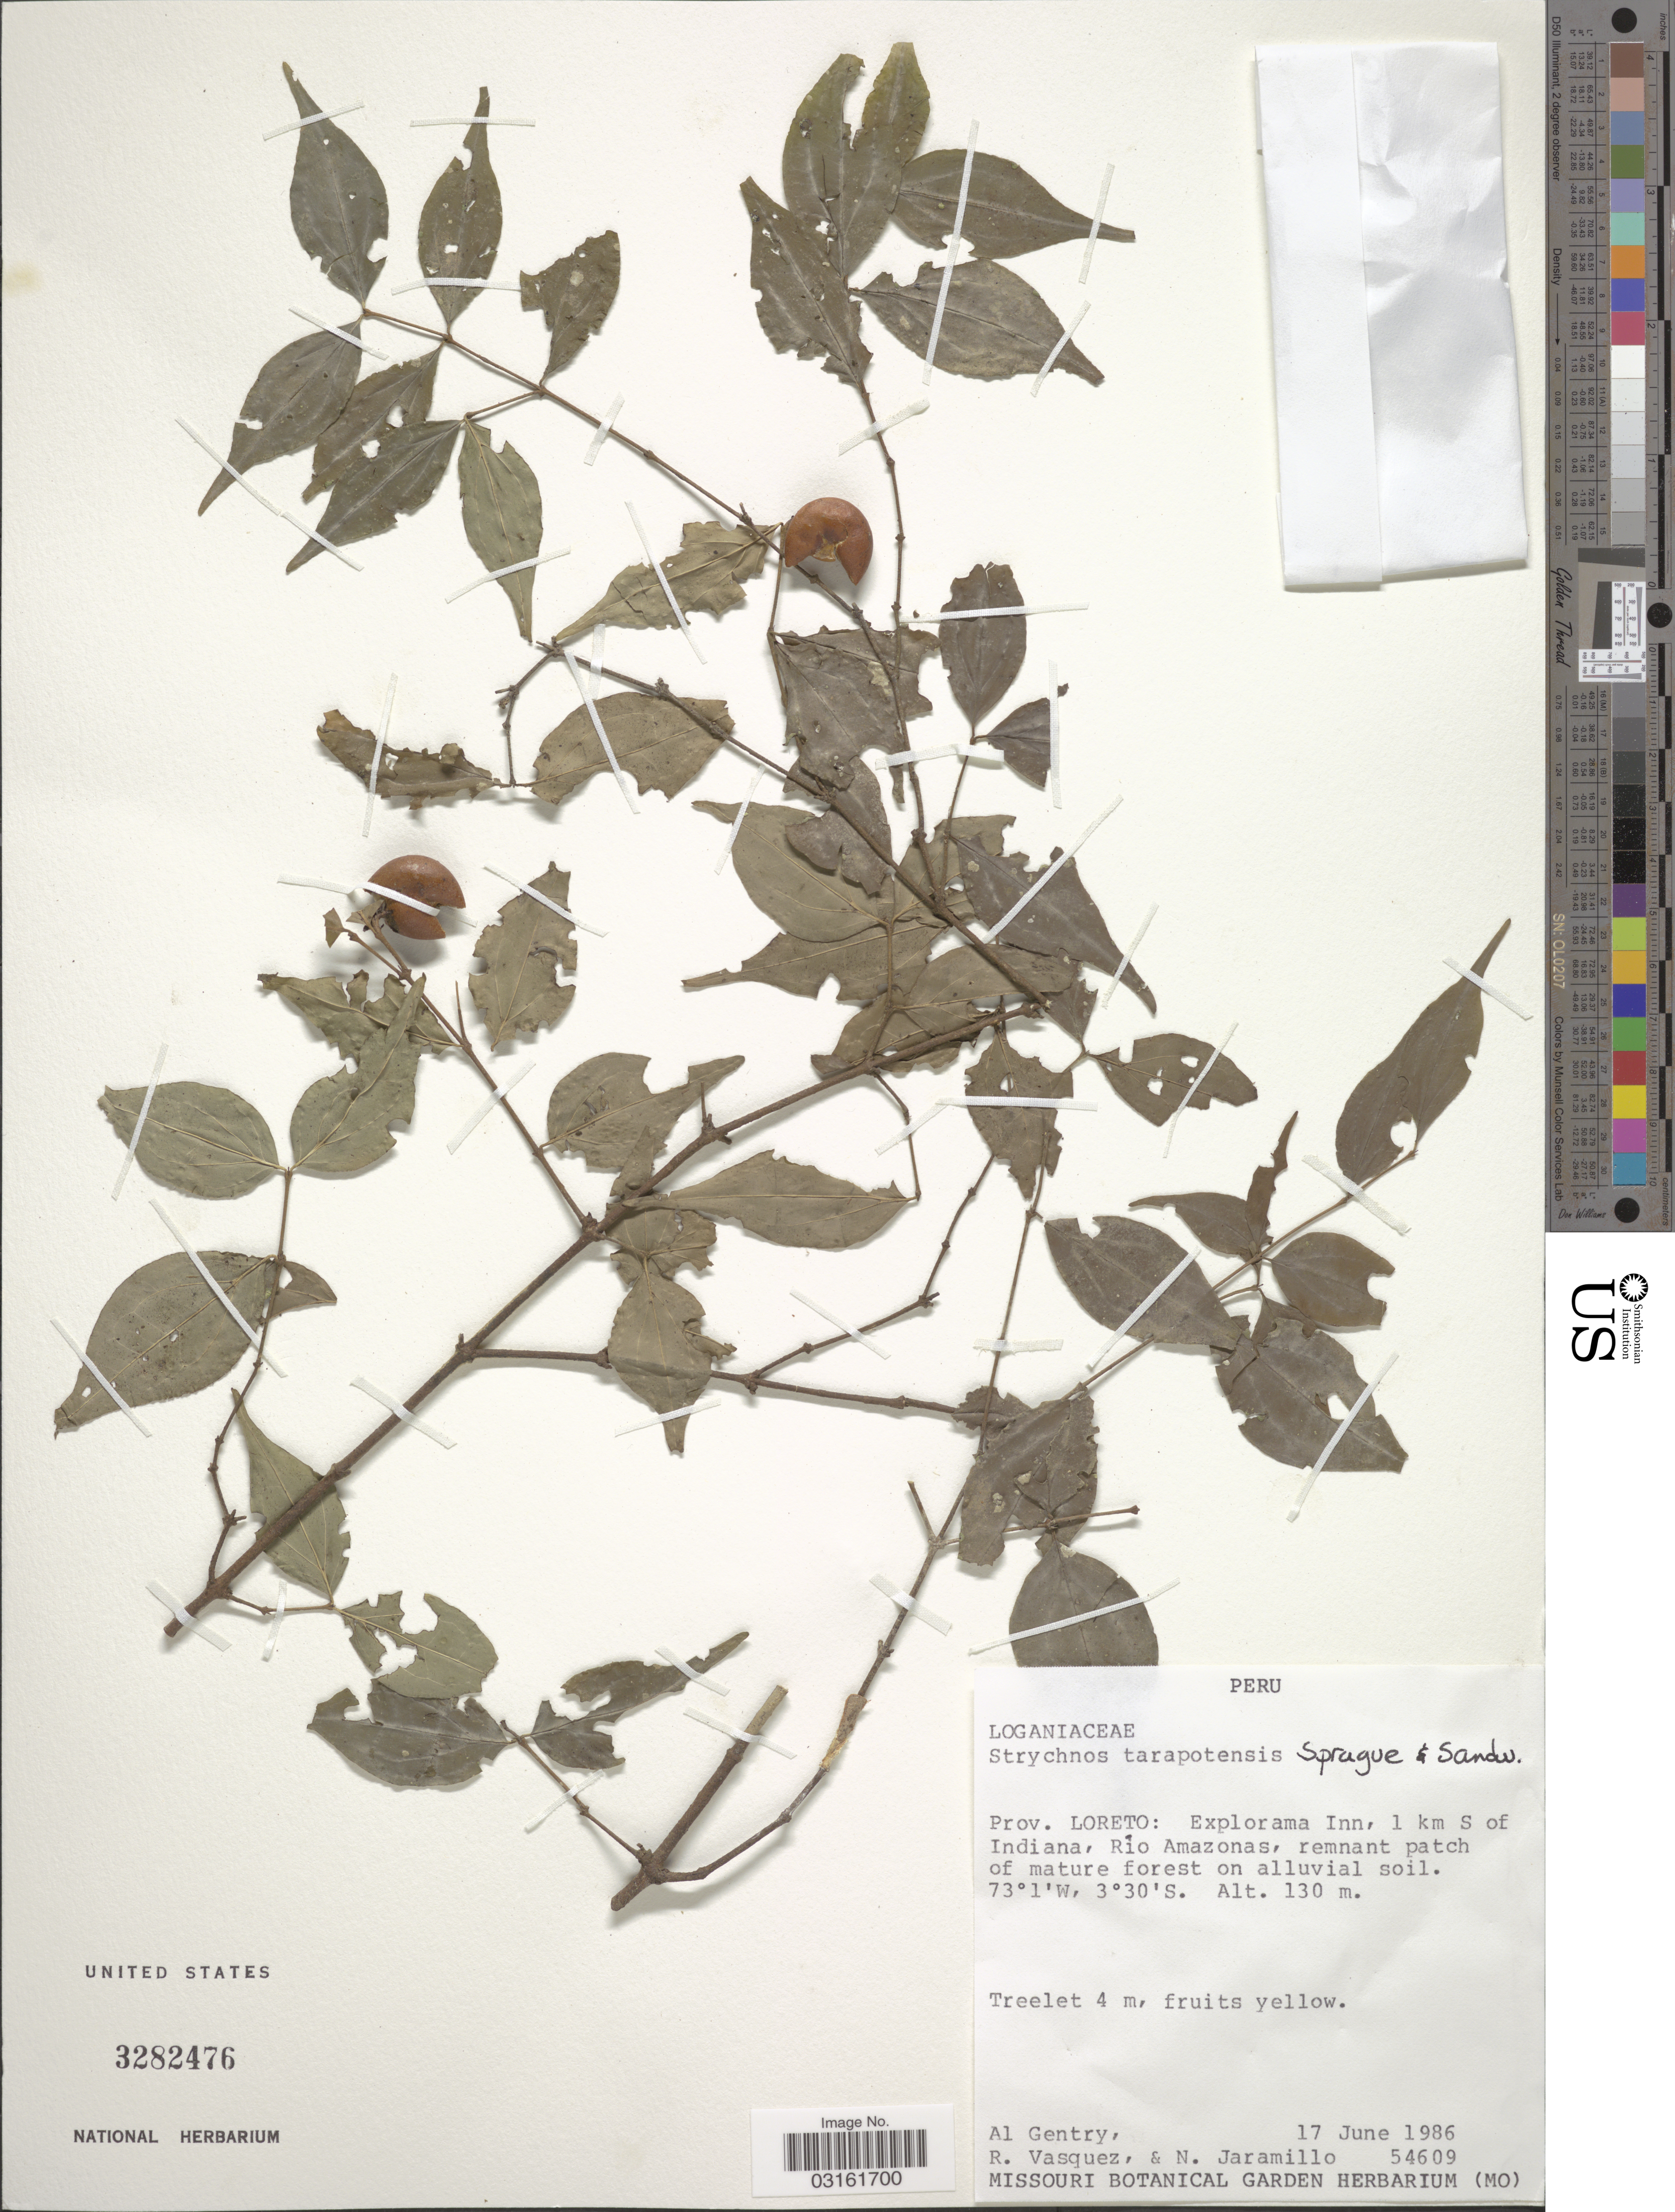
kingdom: Plantae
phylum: Tracheophyta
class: Magnoliopsida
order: Gentianales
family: Loganiaceae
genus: Strychnos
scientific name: Strychnos tarapotensis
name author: Sprague & Sandwith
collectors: A. H. Gentry, R. Vasquez & N. Jaramillo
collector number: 54609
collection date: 1986-06-17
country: Peru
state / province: Loreto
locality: Explorama Inn, 1 km S of Indiana, Río Amazonas.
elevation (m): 130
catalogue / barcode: US 3282476